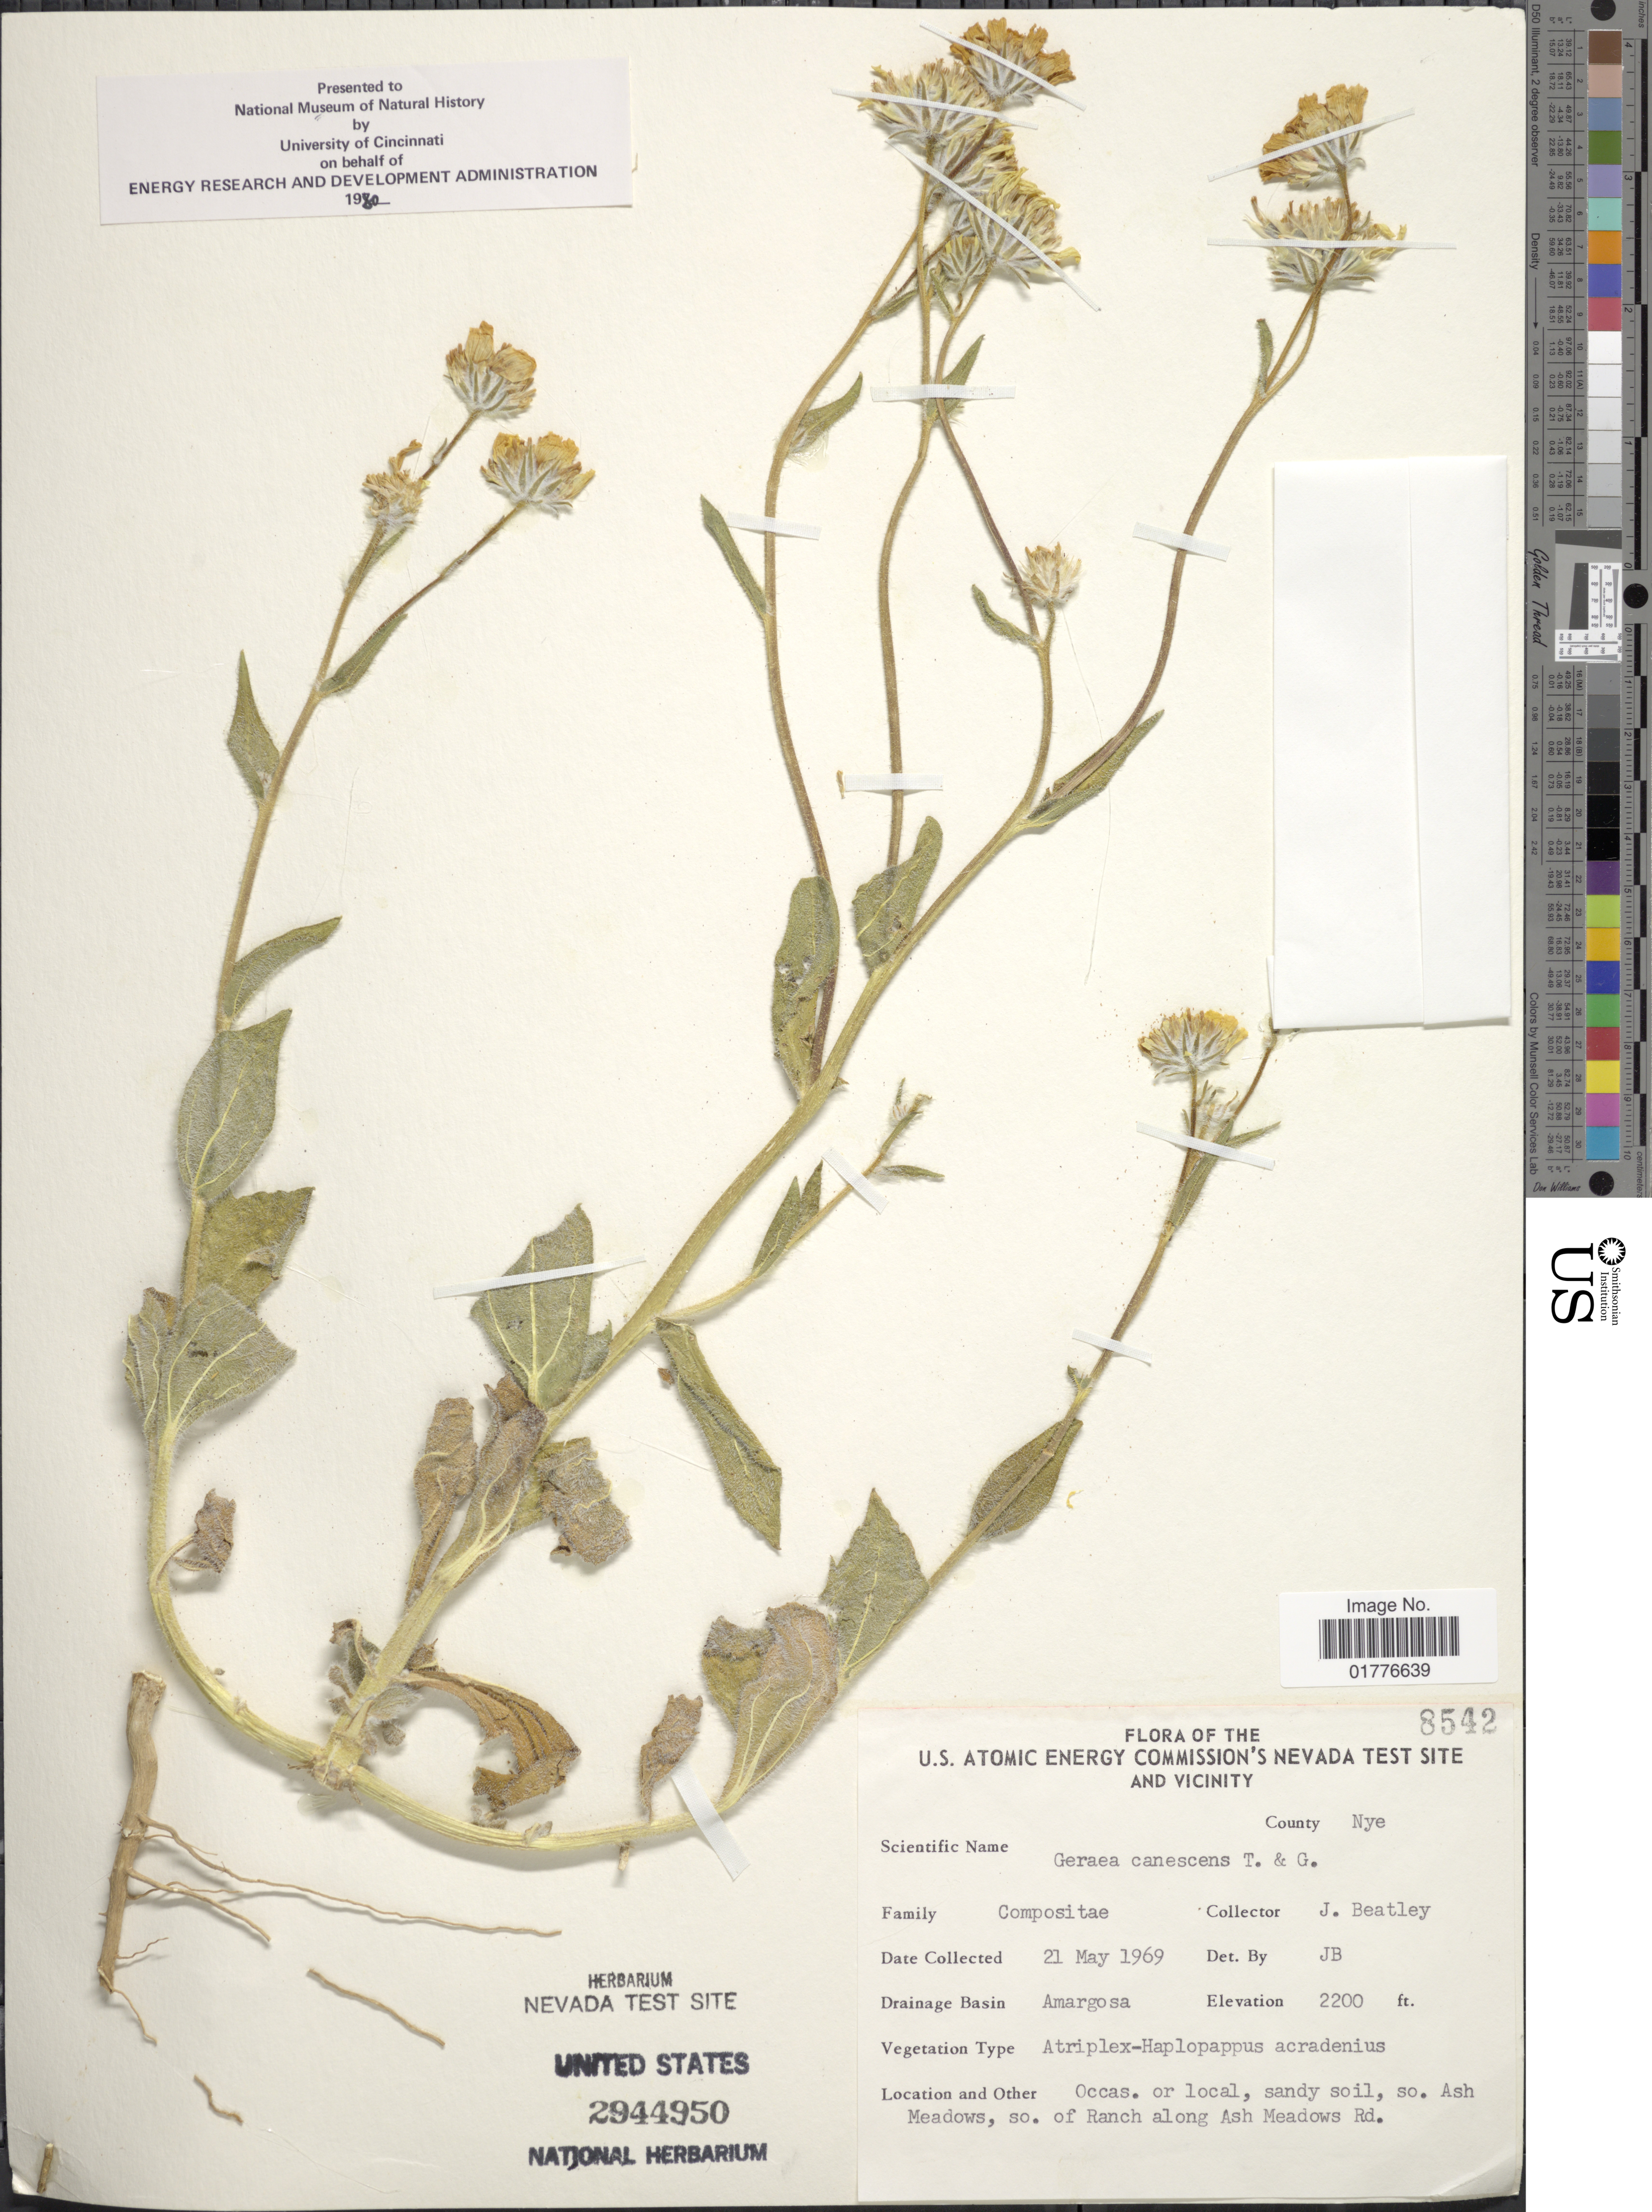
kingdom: Plantae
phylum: Tracheophyta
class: Magnoliopsida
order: Asterales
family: Asteraceae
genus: Geraea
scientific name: Geraea canescens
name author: Torr. & A. Gray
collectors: J. C. Beatley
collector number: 8542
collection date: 1969-05-21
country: United States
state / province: Nevada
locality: U.S Atomic Energy Commision Nevada Test Site and vicinity. County Nye. Occas. or Local, sandy soil, so. Ash Meadows, so. of Ranch along Ash Meadows Rd.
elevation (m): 671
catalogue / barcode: US 2944950